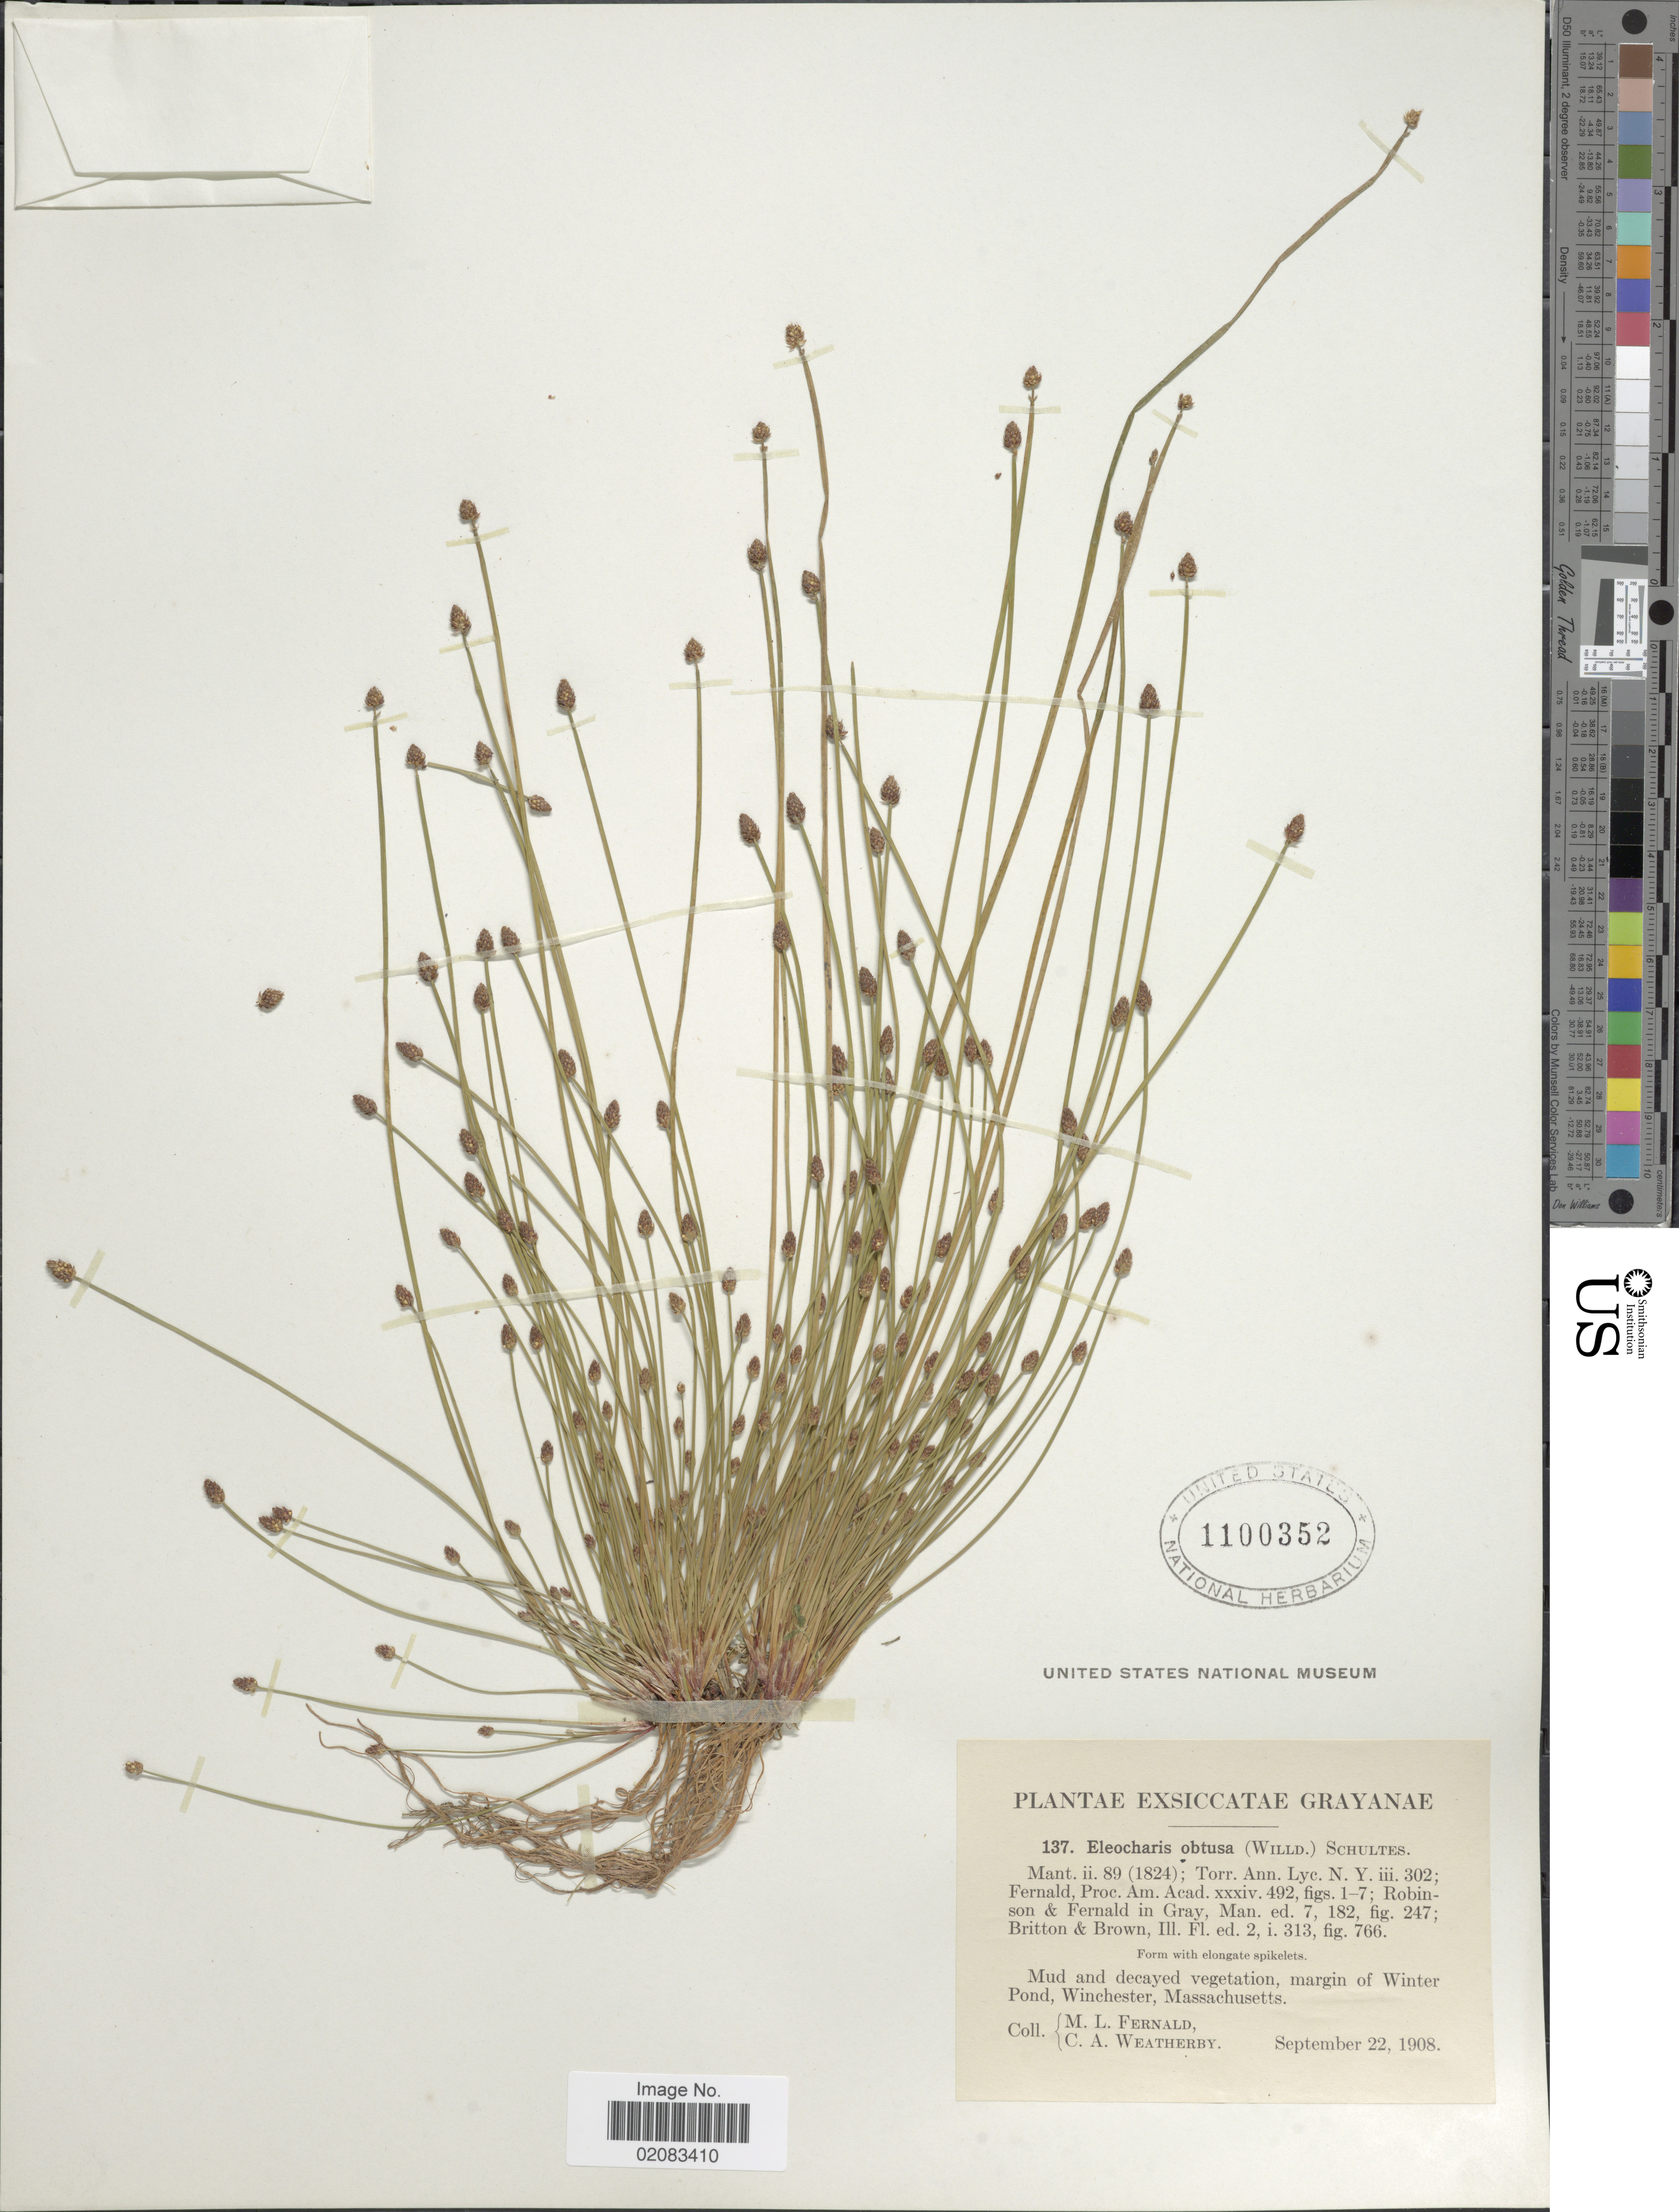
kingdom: Plantae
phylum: Tracheophyta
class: Liliopsida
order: Poales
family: Cyperaceae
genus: Eleocharis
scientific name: Eleocharis obtusa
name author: (Willd.) Schult.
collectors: M. L. Fernald & C. A. Weatherby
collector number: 137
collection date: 1908-09-22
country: United States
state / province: Massachusetts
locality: Mud and decayed vegetation, margin of Winter Pond, Winchester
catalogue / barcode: US 1100352